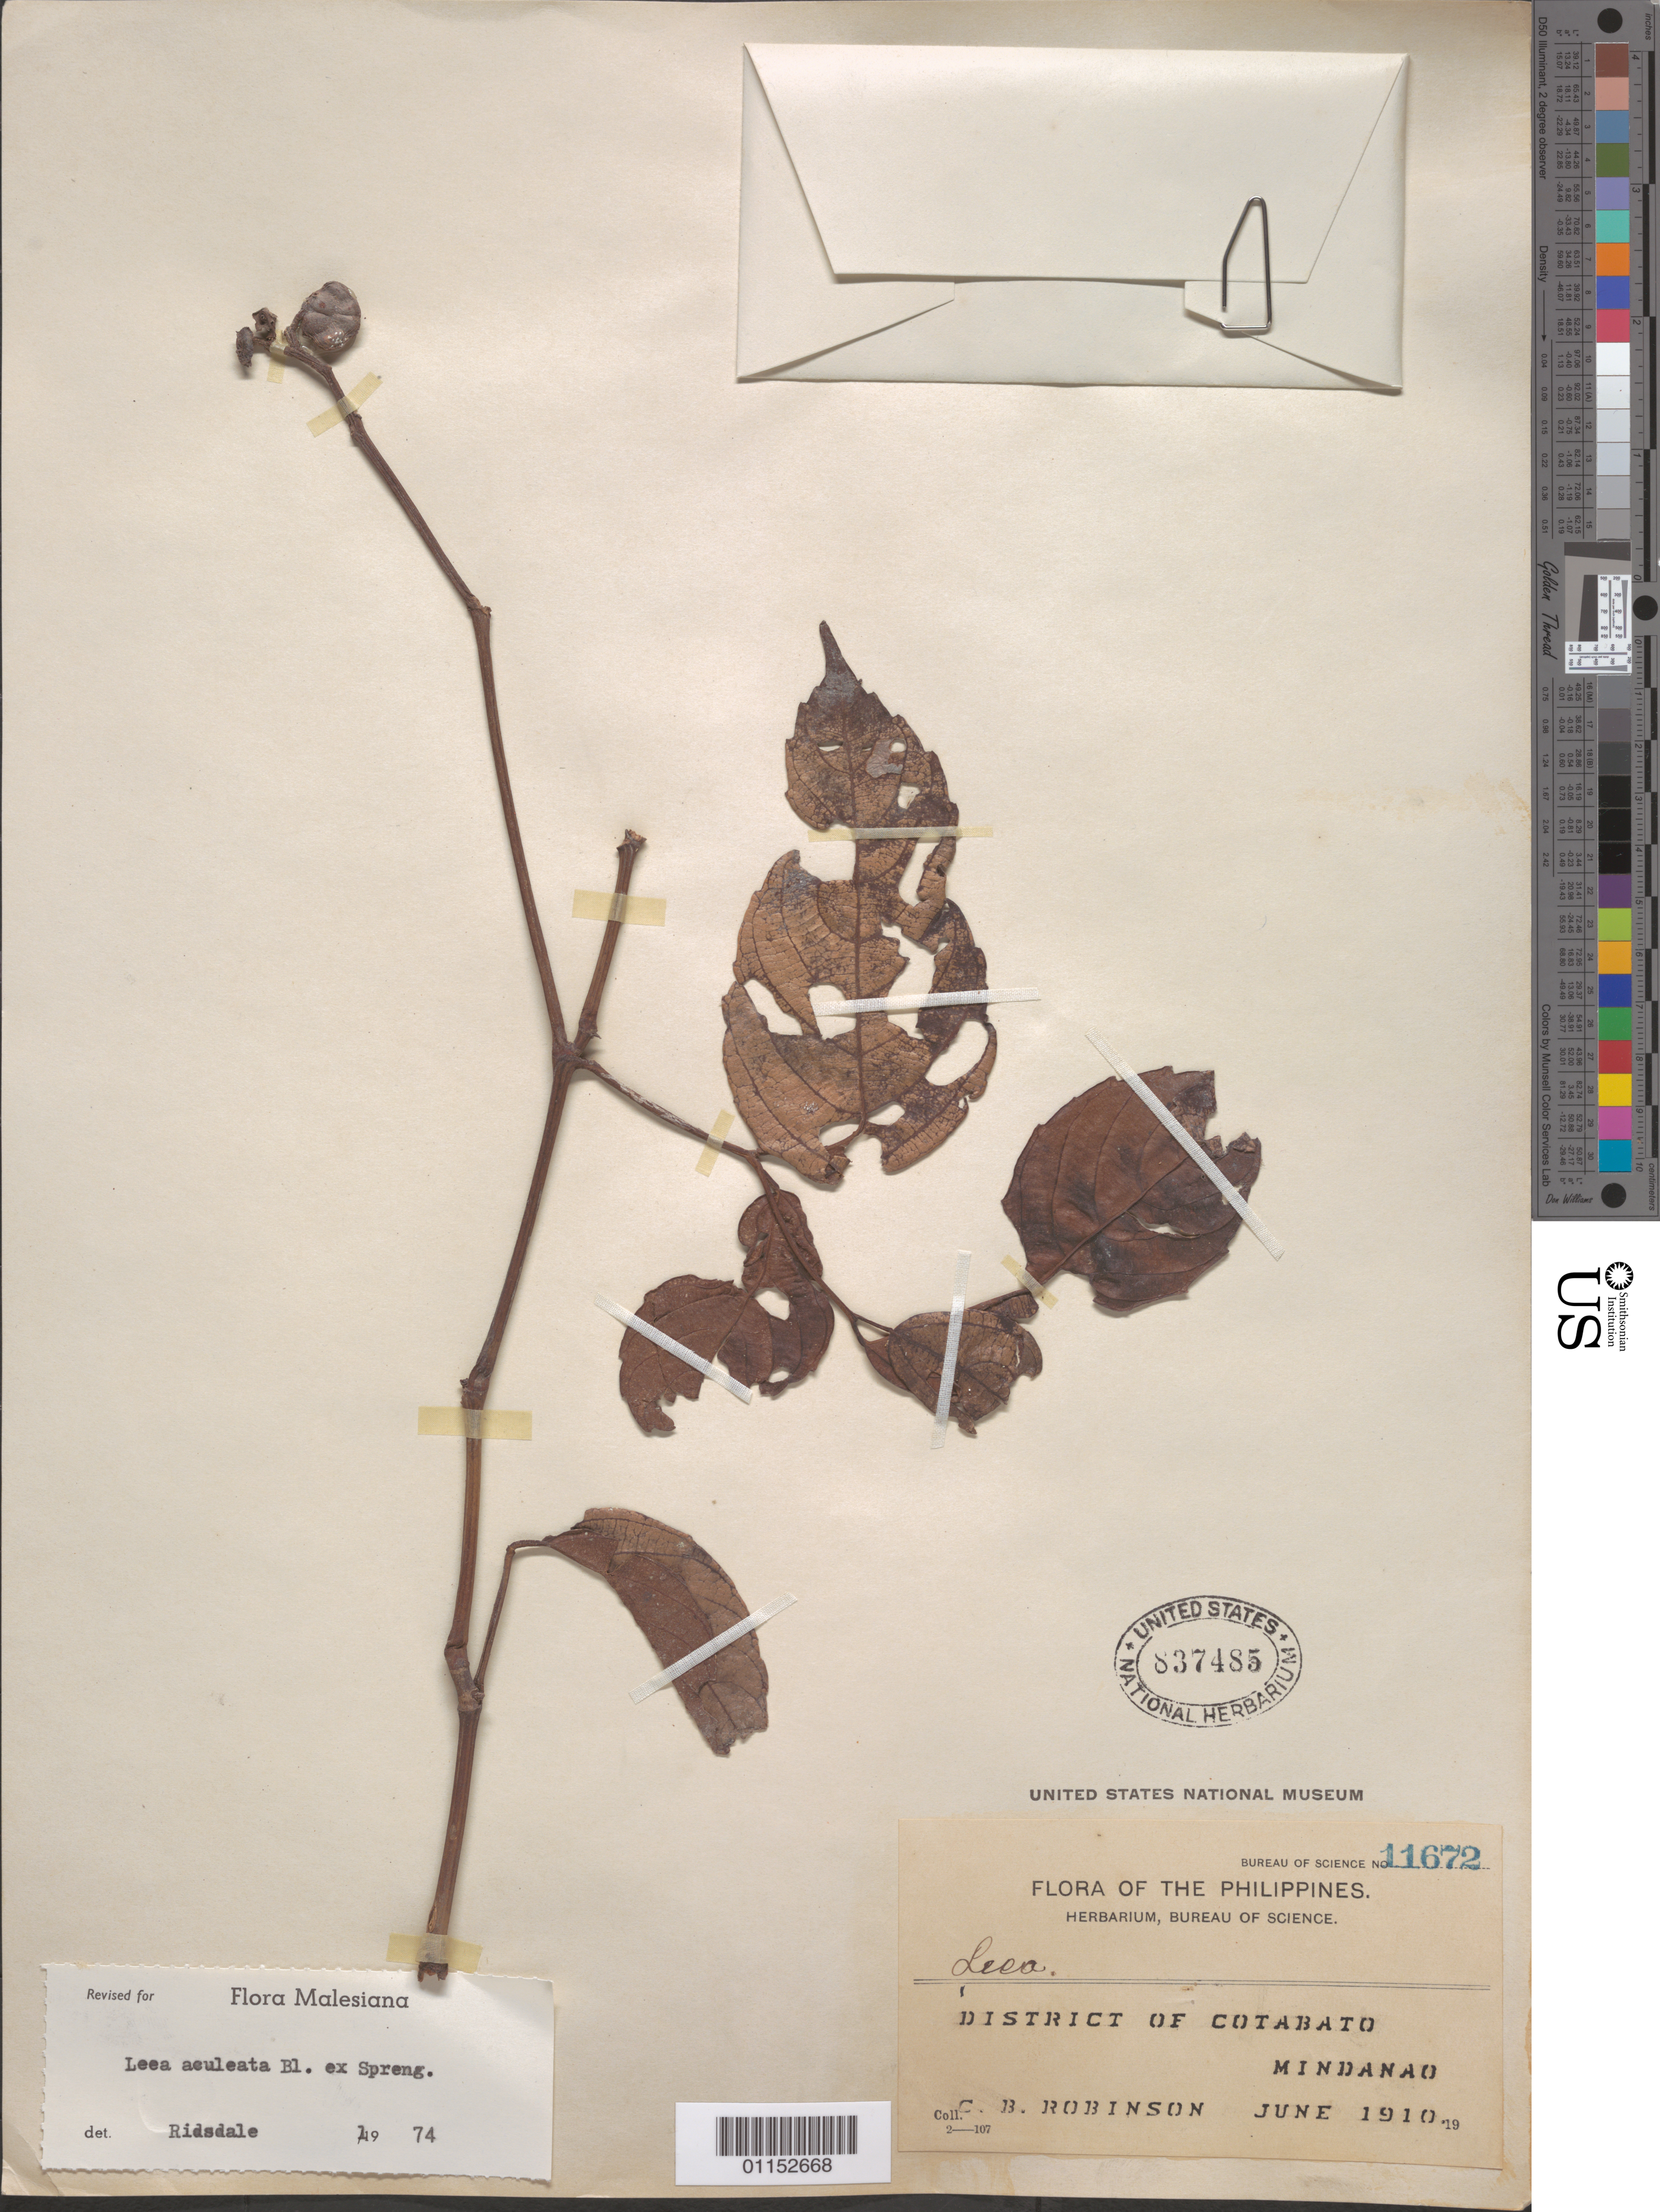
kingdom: Plantae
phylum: Tracheophyta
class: Magnoliopsida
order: Vitales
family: Vitaceae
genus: Leea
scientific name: Leea aculeata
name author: Blume ex Spreng.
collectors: C. Robinson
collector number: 11672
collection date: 1910-06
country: Philippines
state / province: Soccsksargen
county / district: North Cotabato / South Cotabato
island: Mindanao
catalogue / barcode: US 837485